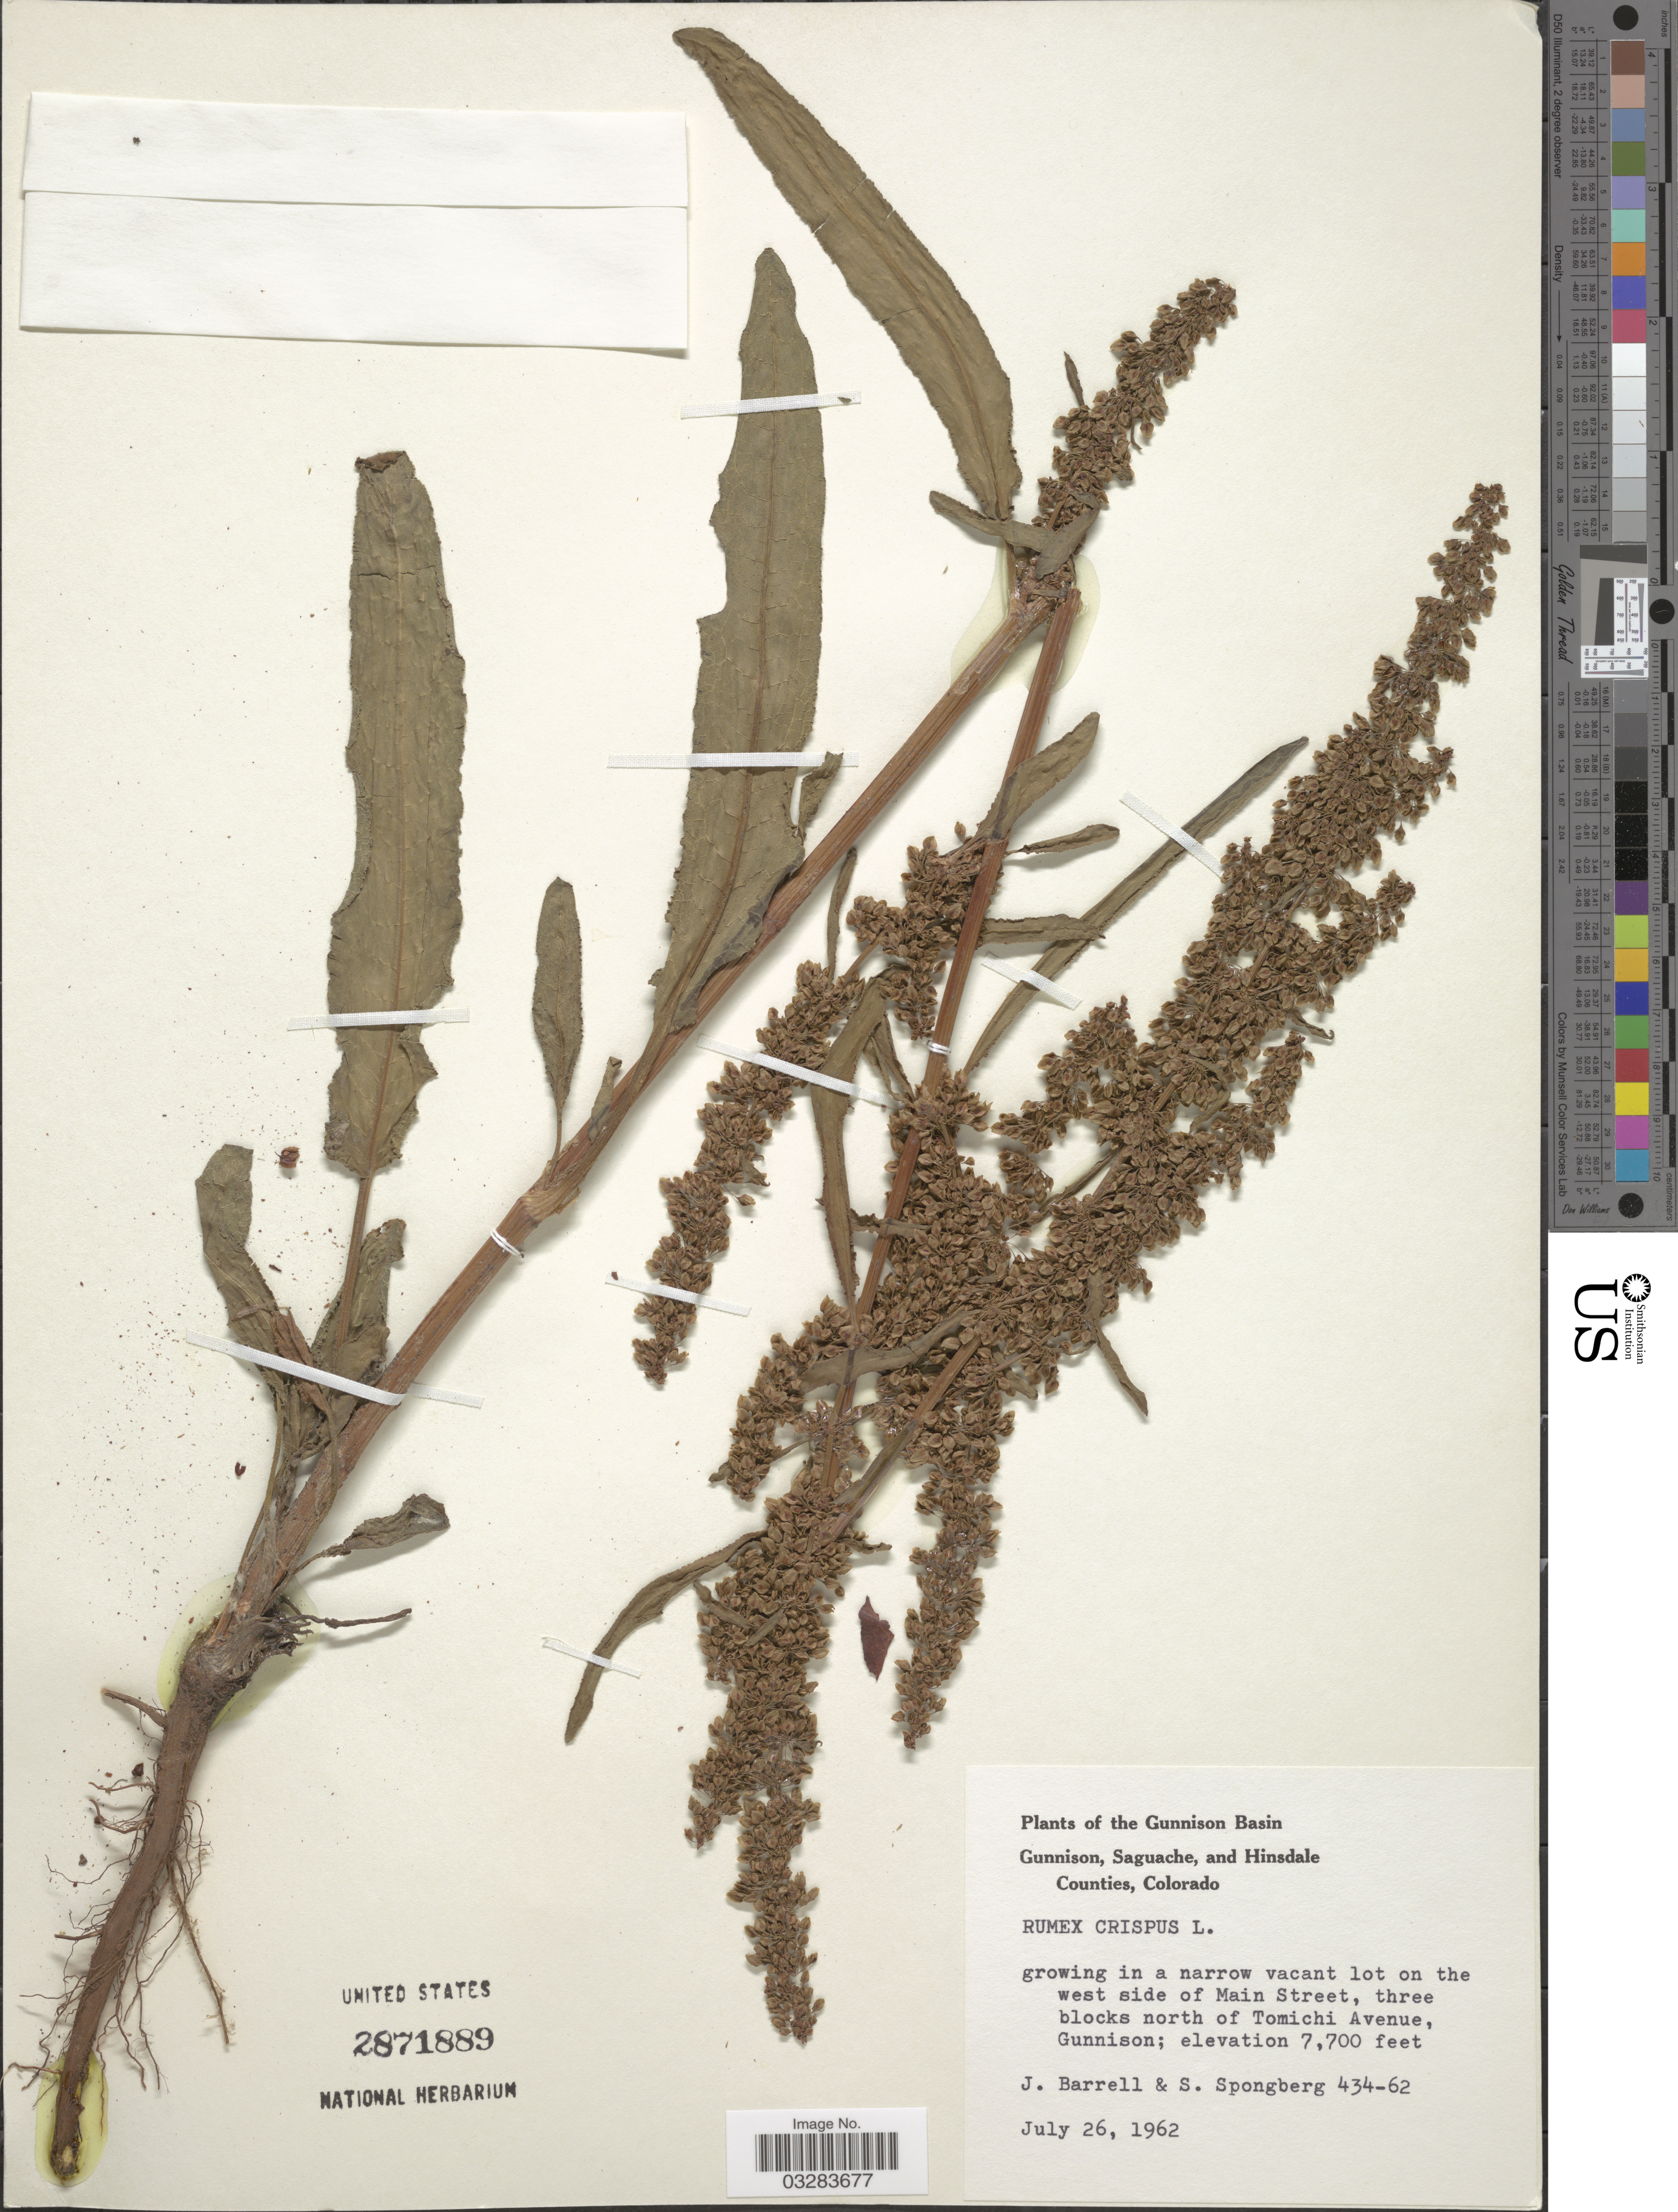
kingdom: Plantae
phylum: Tracheophyta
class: Magnoliopsida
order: Caryophyllales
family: Polygonaceae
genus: Rumex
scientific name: Rumex crispus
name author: L.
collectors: J. Barrell & S. A.Spongberg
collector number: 434-62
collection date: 1962-07-26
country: United States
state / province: Colorado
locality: Gunnison Basin. Vacant lot on the west side of Main Street, three blocks north of Tomichi Avenue, Gunnison.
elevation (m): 2347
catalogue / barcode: US 2871889